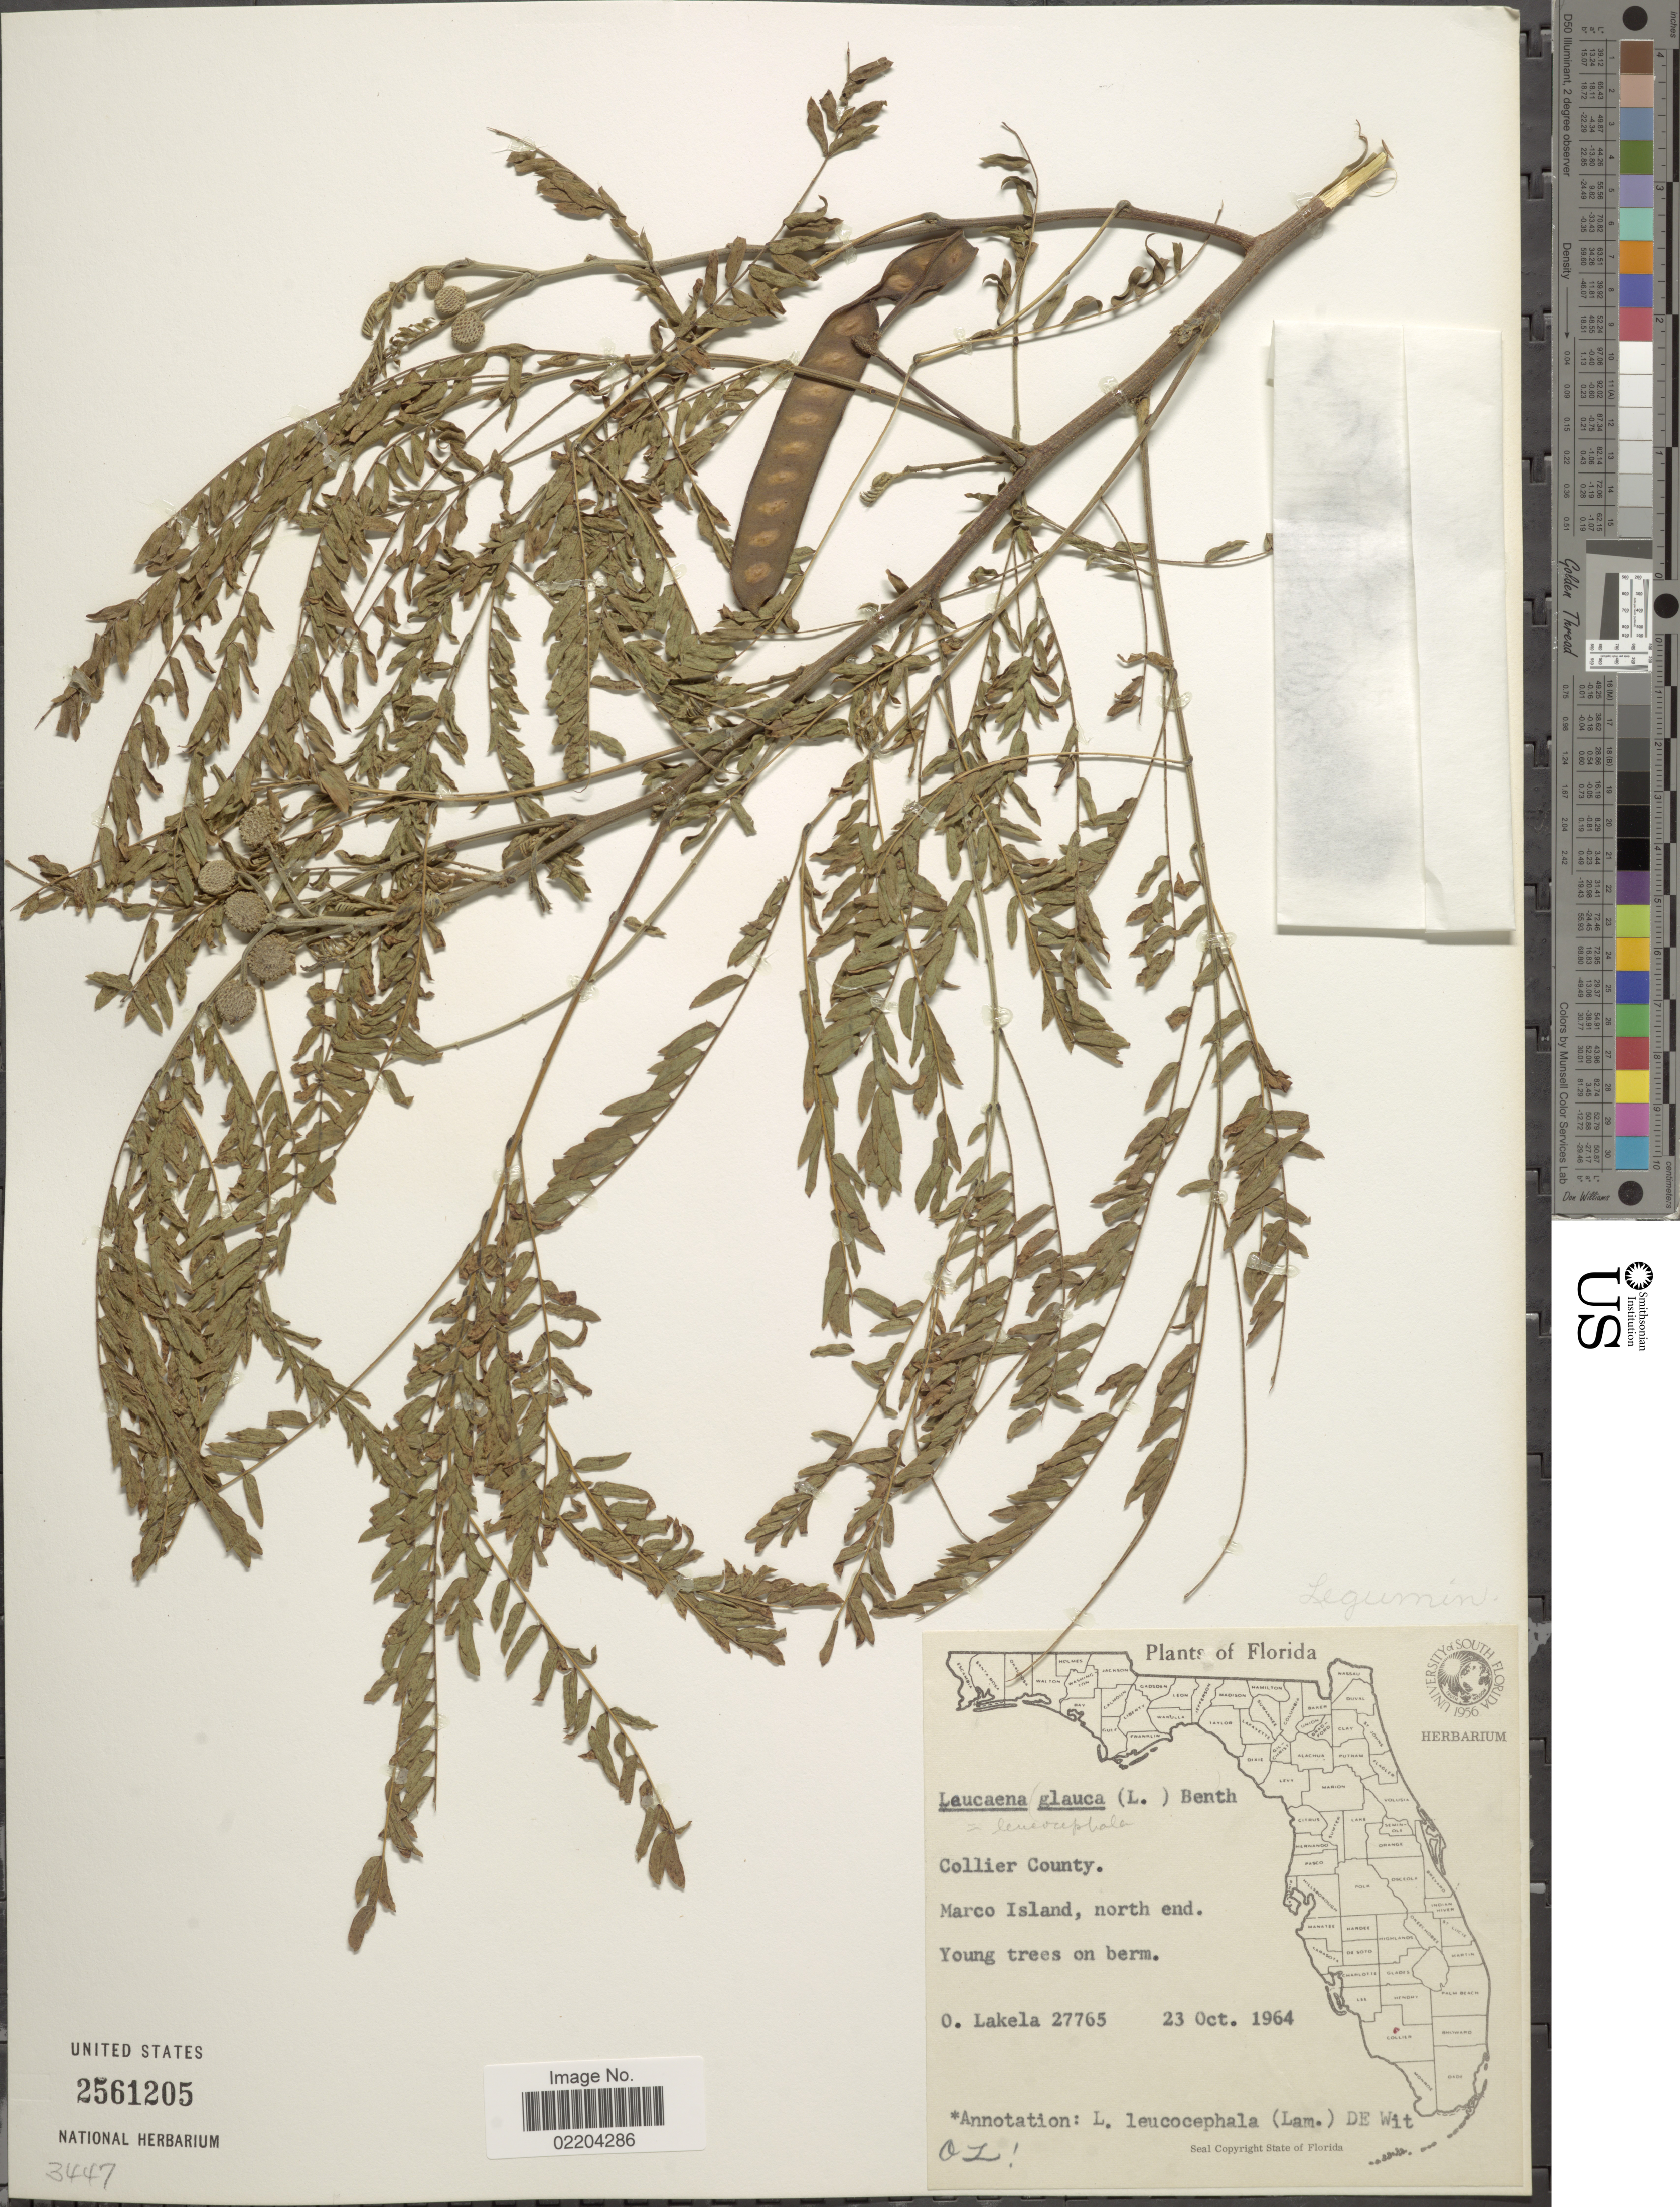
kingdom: Plantae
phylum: Tracheophyta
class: Magnoliopsida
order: Fabales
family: Fabaceae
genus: Leucaena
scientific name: Leucaena glauca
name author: (L.) Benth.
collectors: O. Lakela & F. Almeda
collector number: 27765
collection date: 1964-10-23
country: United States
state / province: Florida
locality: Florida. Collier County. Marco Island, north end.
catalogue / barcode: US 2561205